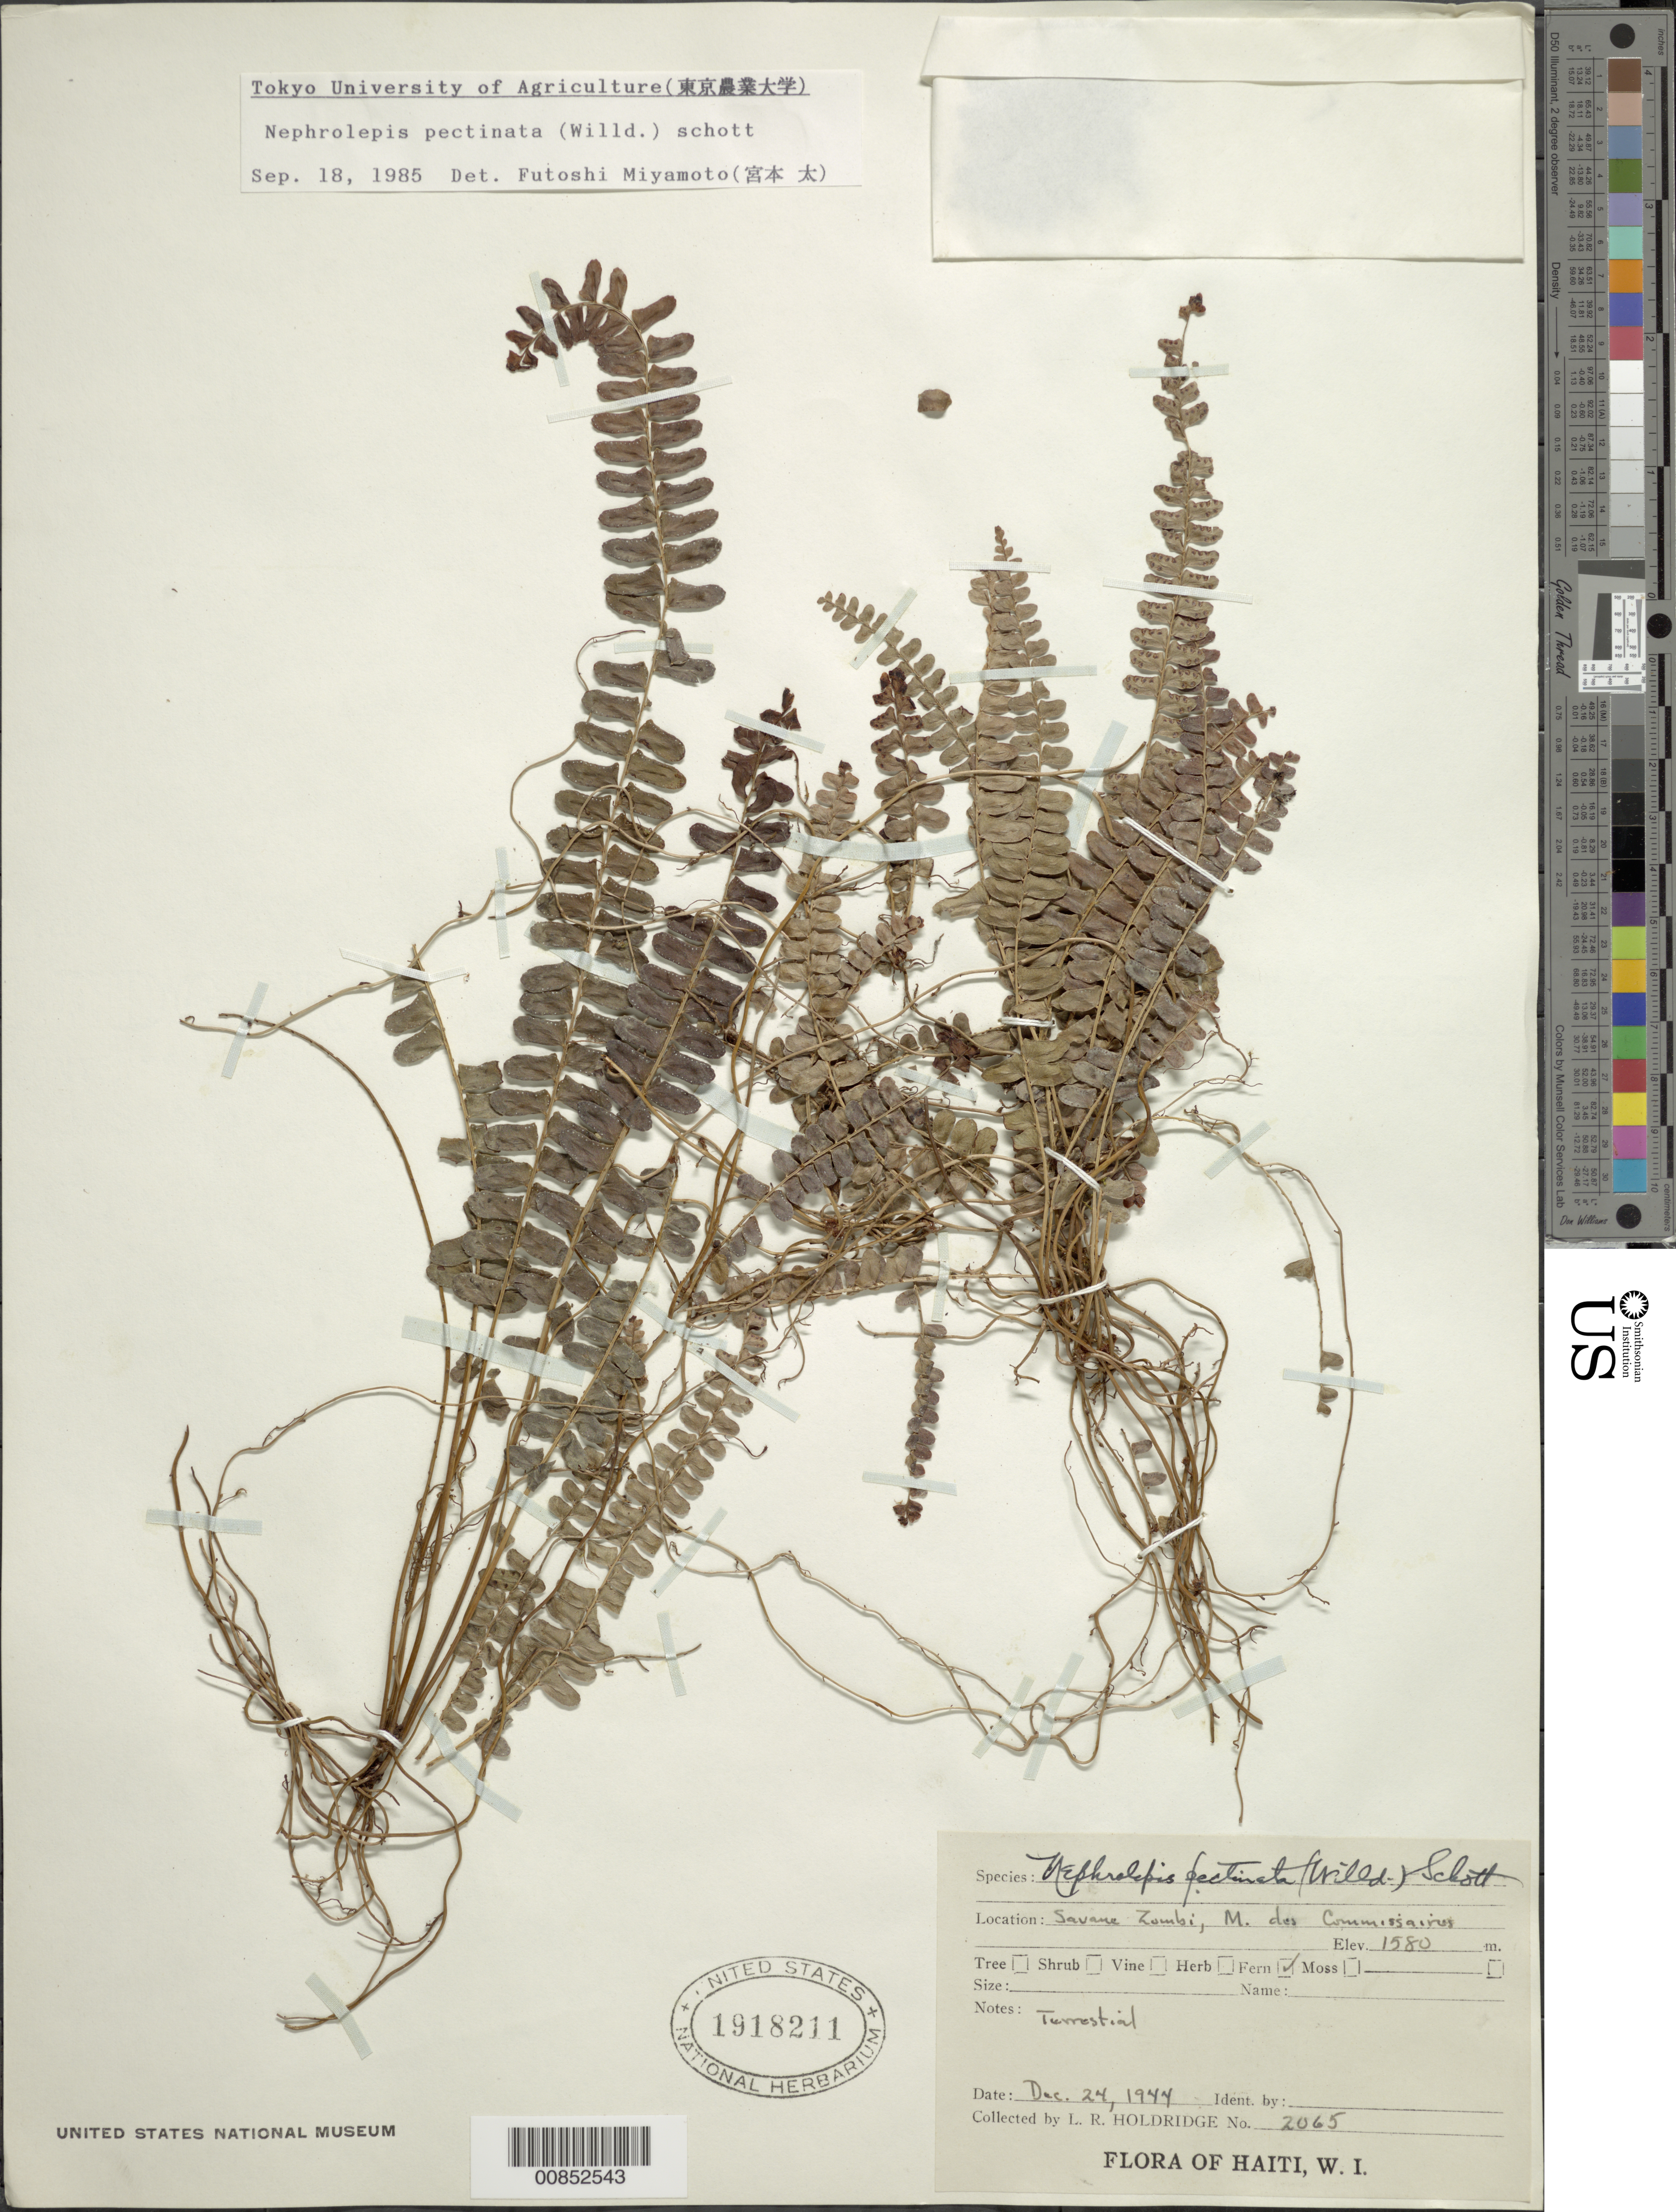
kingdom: Plantae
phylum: Tracheophyta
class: Polypodiopsida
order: Polypodiales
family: Nephrolepidaceae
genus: Nephrolepis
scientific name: Nephrolepis pectinata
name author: (Willd.) Schott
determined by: Miyamoto, Futoshi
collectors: L. Holdridge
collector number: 2065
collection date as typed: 24 Dec 1944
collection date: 1944-12-24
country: Haiti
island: Hispaniola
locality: Savane Zumbi, Morne des Commissaires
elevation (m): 1580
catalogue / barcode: US 1918211